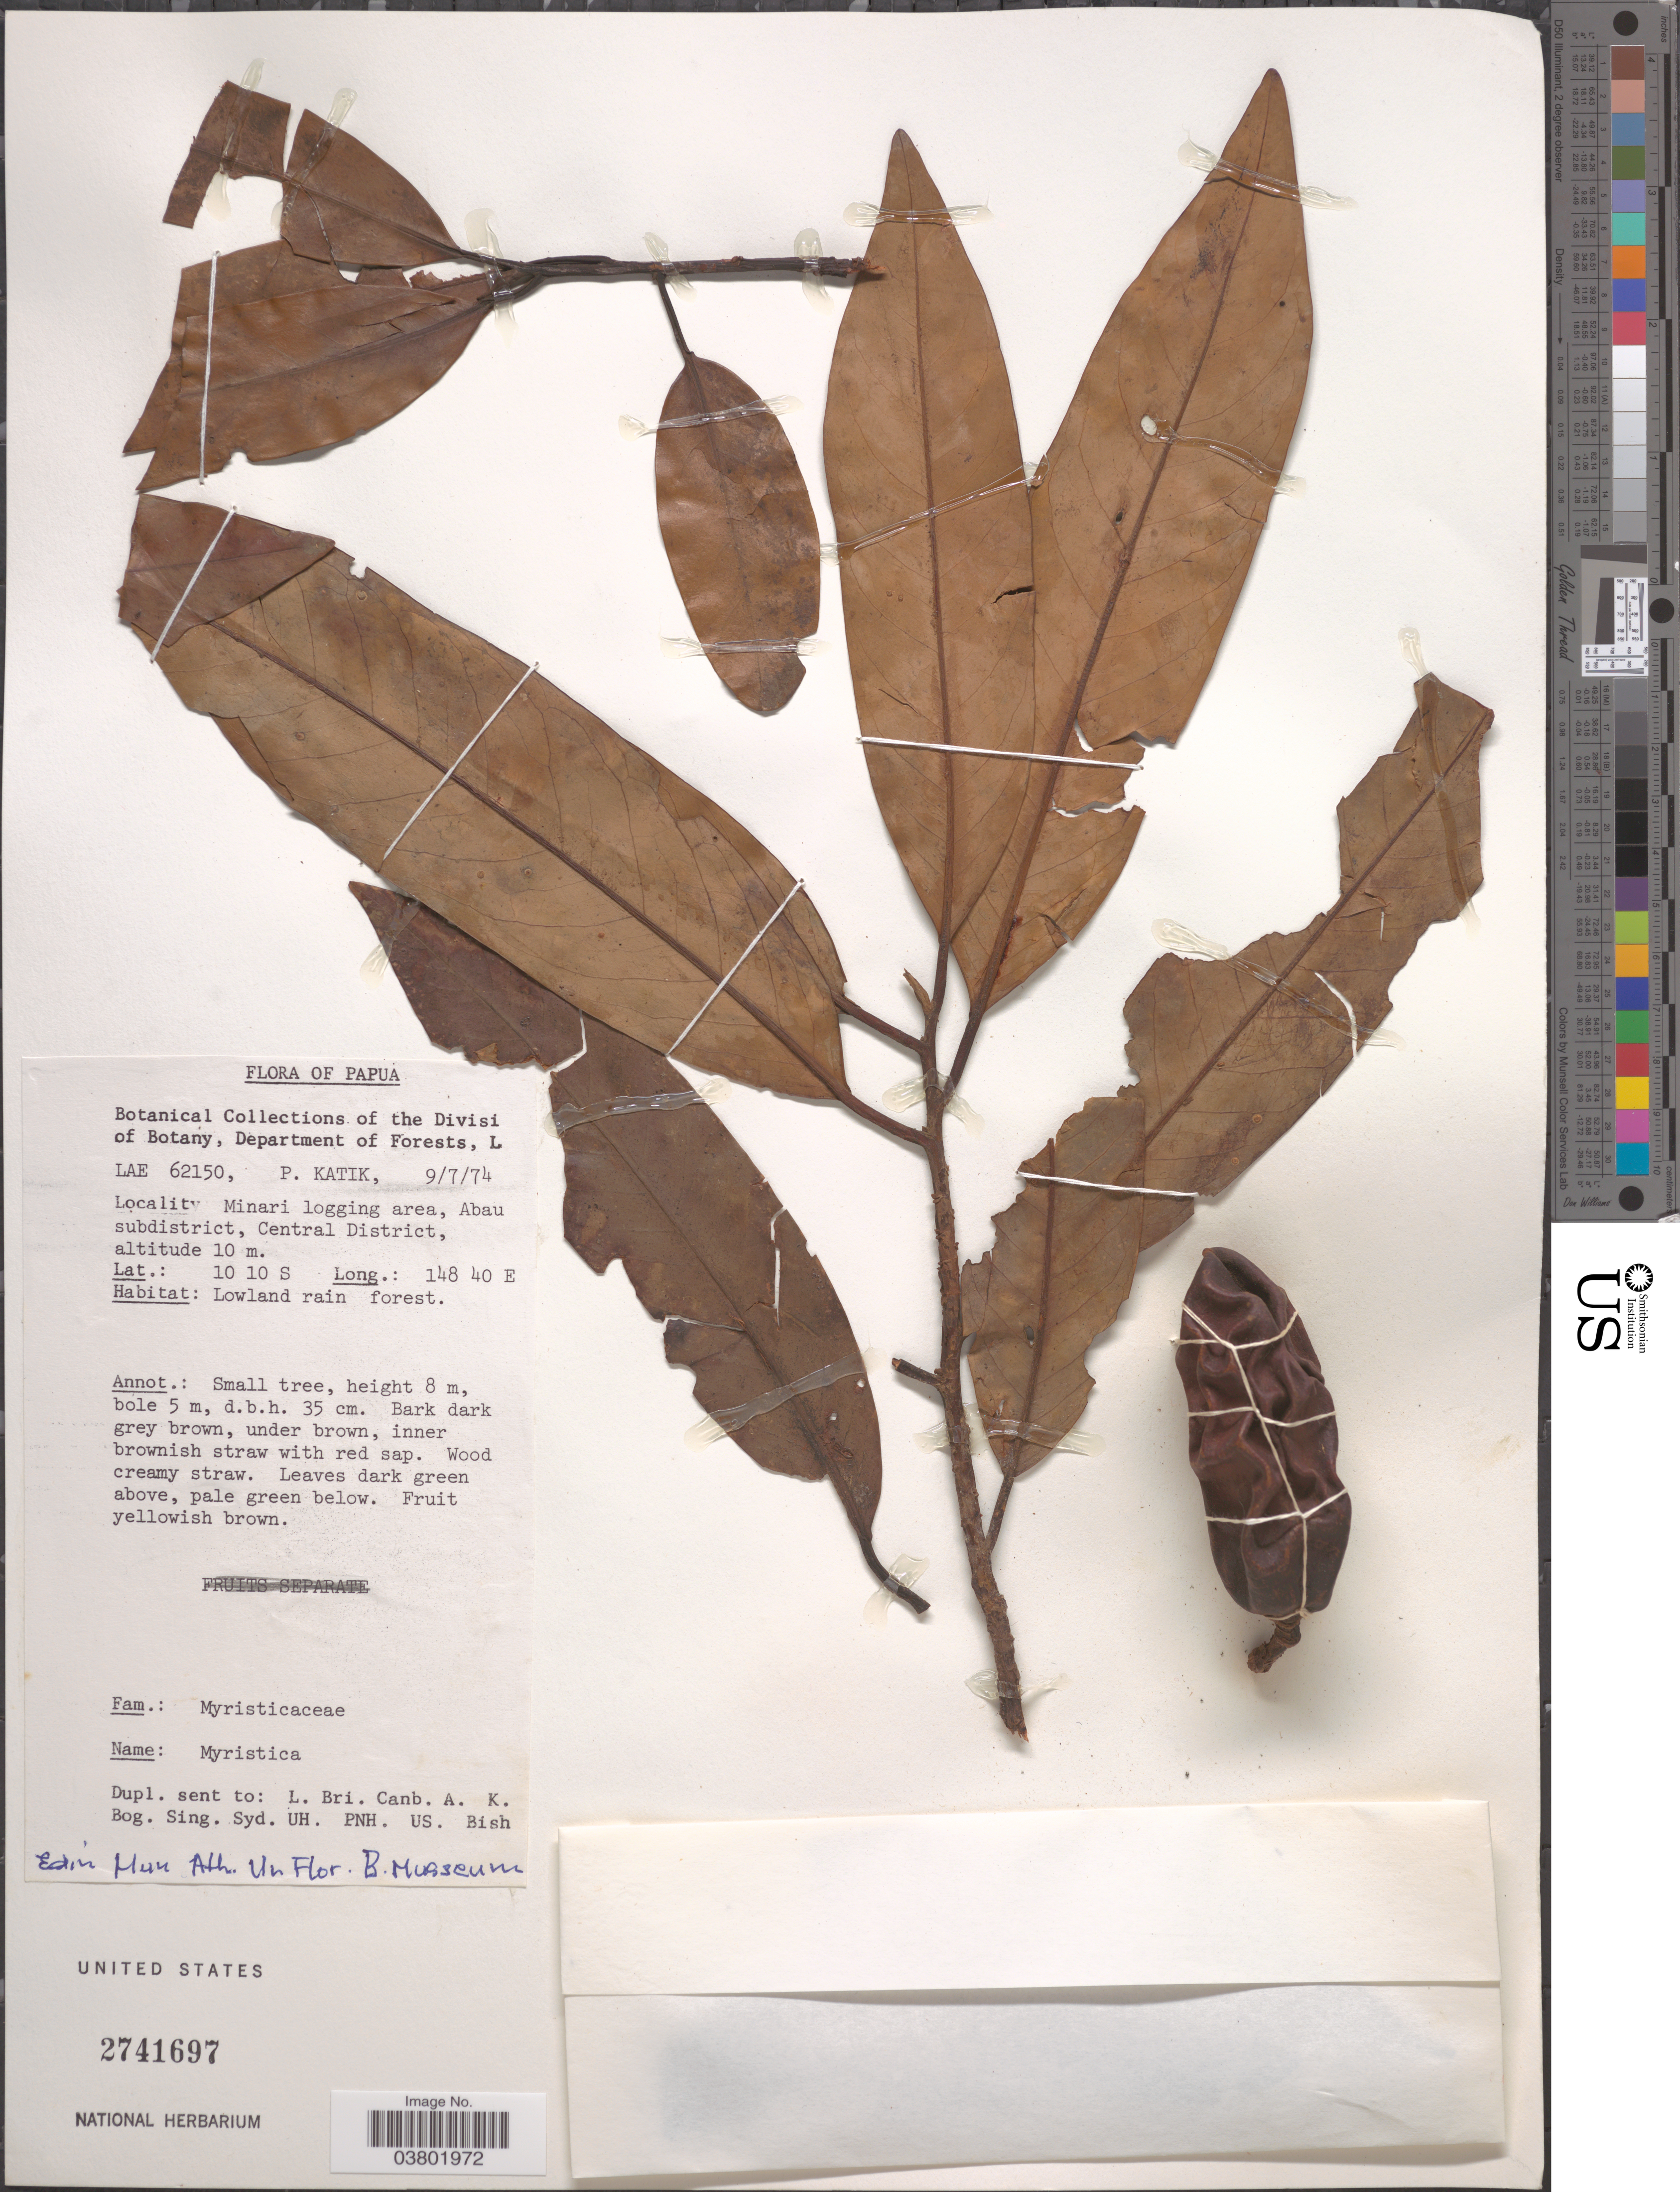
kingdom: Plantae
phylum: Tracheophyta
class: Magnoliopsida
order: Magnoliales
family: Myristicaceae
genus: Myristica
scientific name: Myristica sp.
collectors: P. Katik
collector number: LAE 62150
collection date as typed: Transcribed d/m/y: 9/7/74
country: Papua New Guinea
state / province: Central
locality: Minari logging area, Abau subdistrict, Central District.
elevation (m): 10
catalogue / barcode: US 2741697